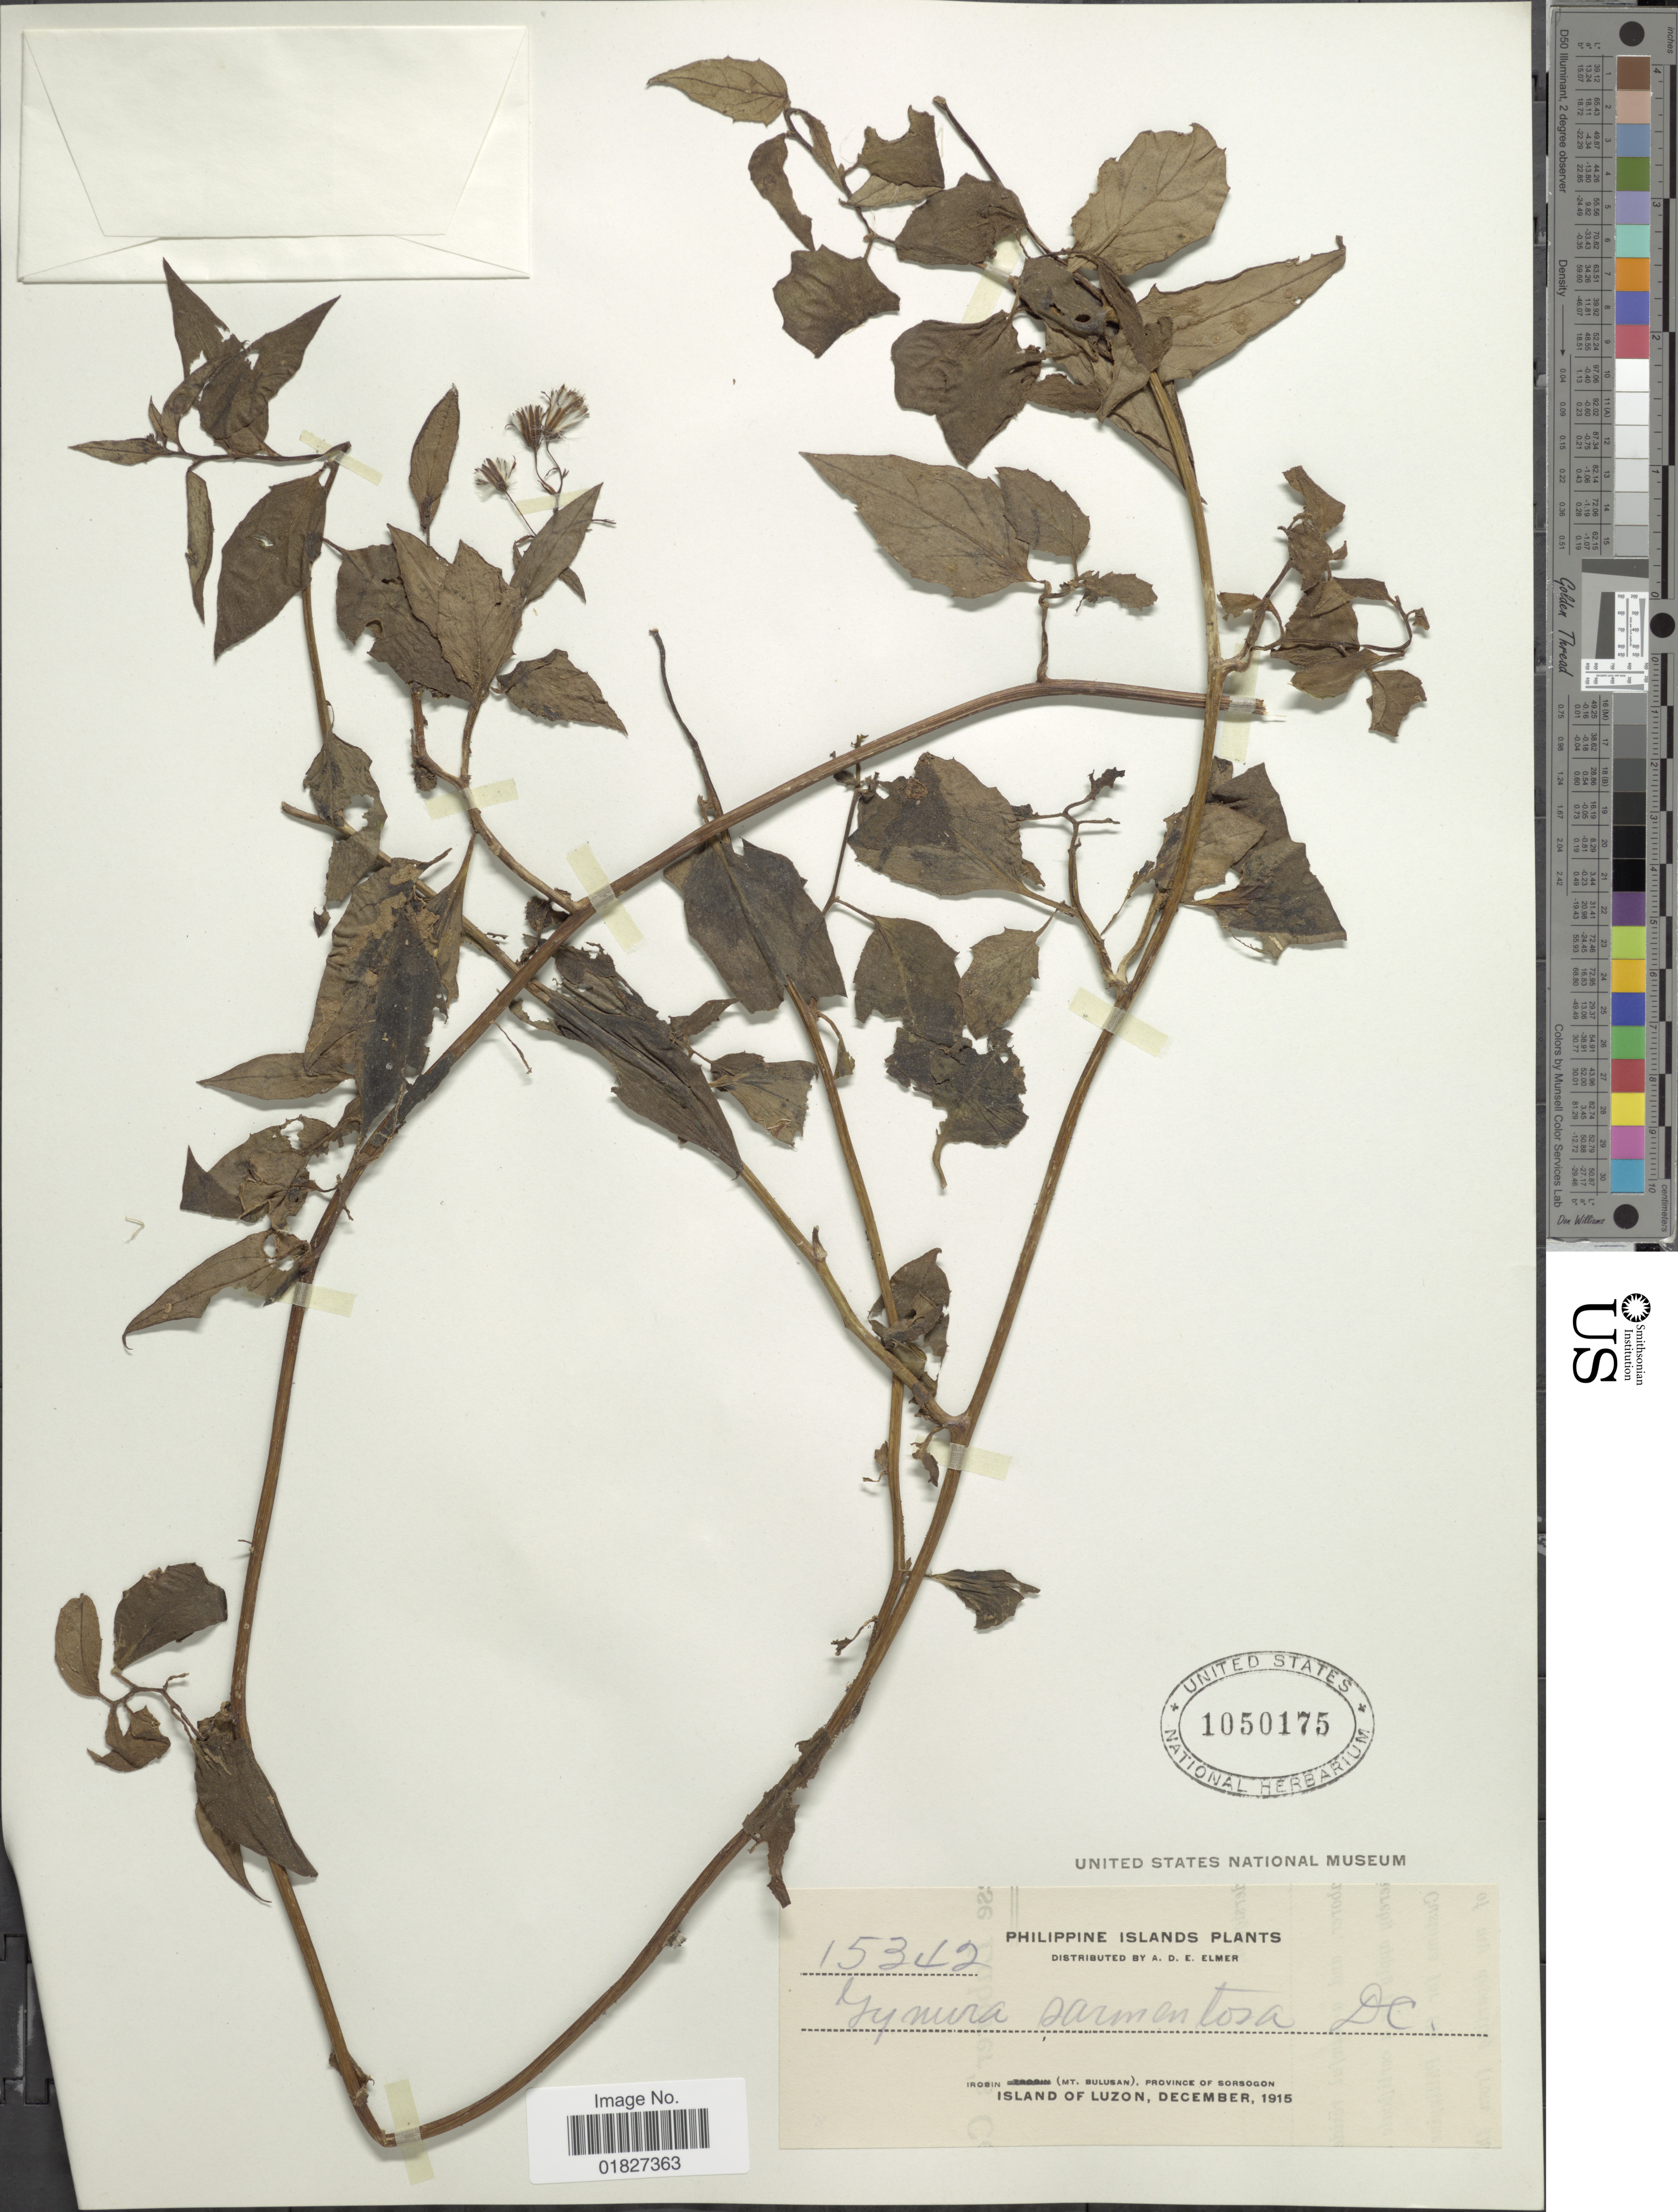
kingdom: Plantae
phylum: Tracheophyta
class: Magnoliopsida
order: Asterales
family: Asteraceae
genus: Gynura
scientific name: Gynura procumbens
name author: (Lour.) Merr.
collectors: A. D. E. Elmer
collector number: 15342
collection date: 1915-12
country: Philippines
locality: Philippine Islands, Irosin (Mt. Bulusan), Province of Sorsogon, Island of Luzon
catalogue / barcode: US 1050175